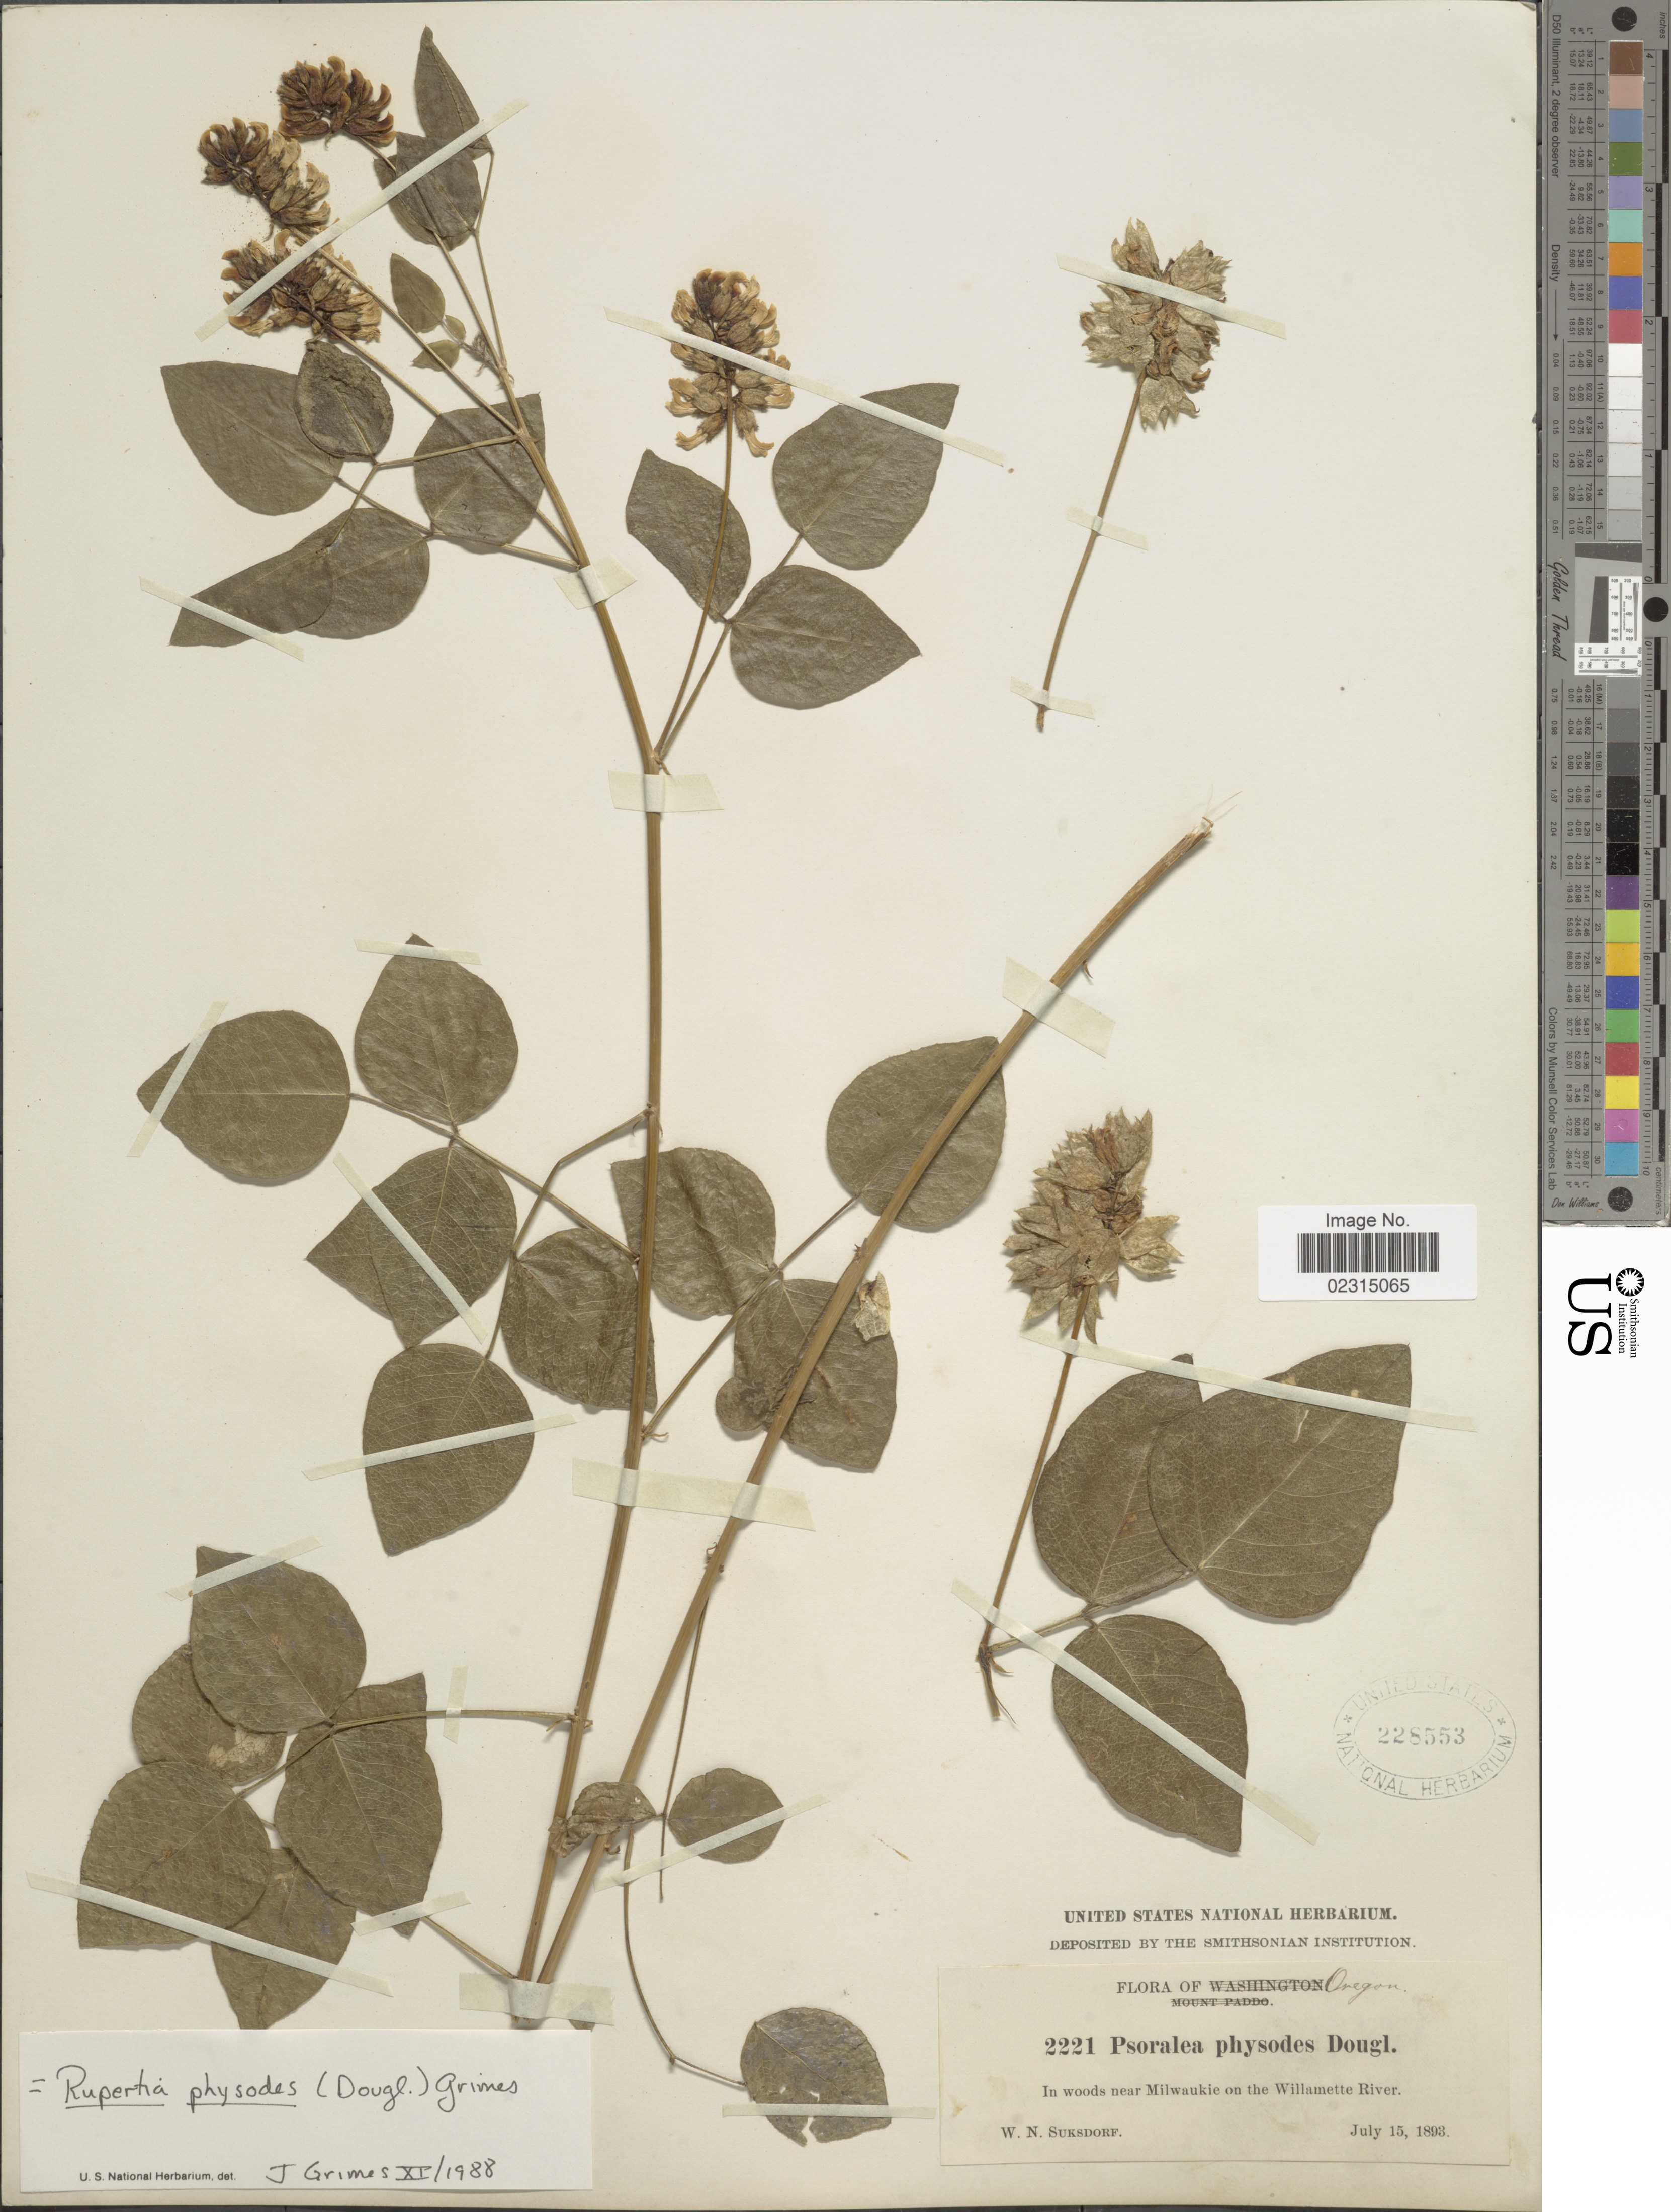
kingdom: Plantae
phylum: Tracheophyta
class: Magnoliopsida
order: Fabales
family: Fabaceae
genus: Rupertia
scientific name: Rupertia physodes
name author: (Douglas) J.W. Grimes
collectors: W. N. Suksdorf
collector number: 2221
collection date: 1893-07-15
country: United States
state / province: Oregon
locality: In woods near Milwaukie on the Willamette River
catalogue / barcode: US 228553